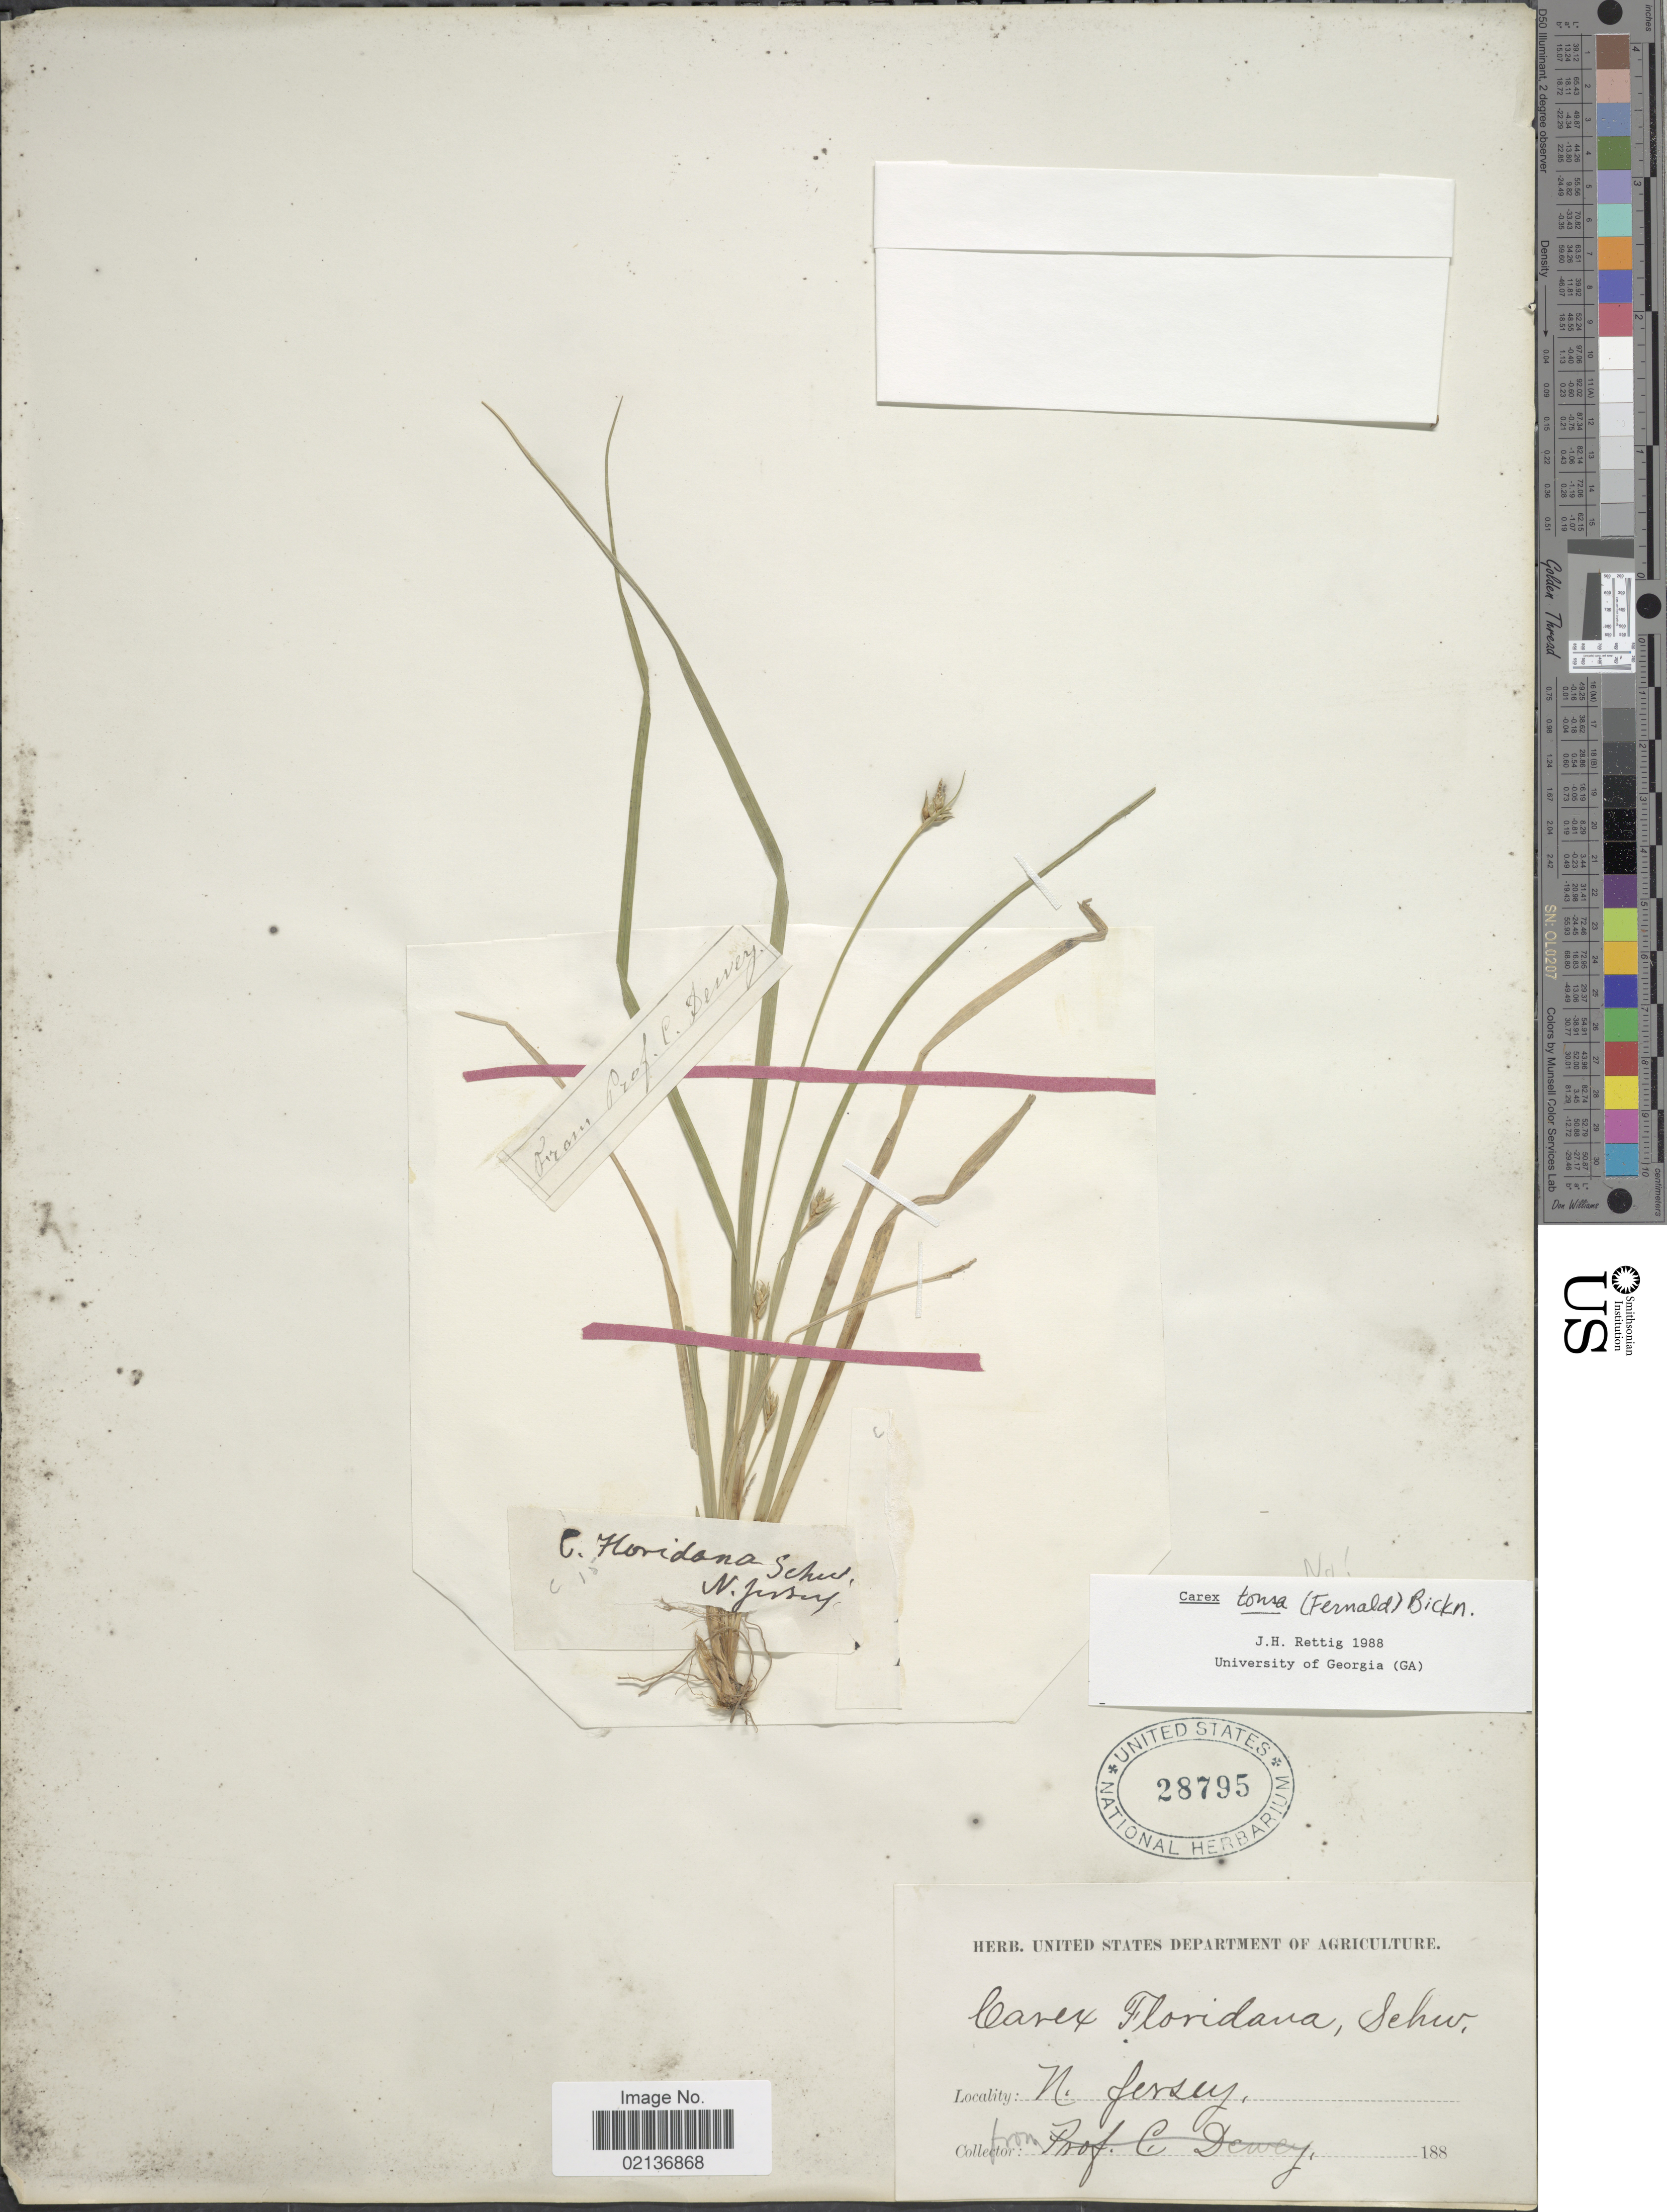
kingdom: Plantae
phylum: Tracheophyta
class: Liliopsida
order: Poales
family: Cyperaceae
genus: Carex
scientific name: Carex tonsa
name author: (Fernald) E.P. Bicknell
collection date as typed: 188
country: United States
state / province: New Jersey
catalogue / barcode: US 28795